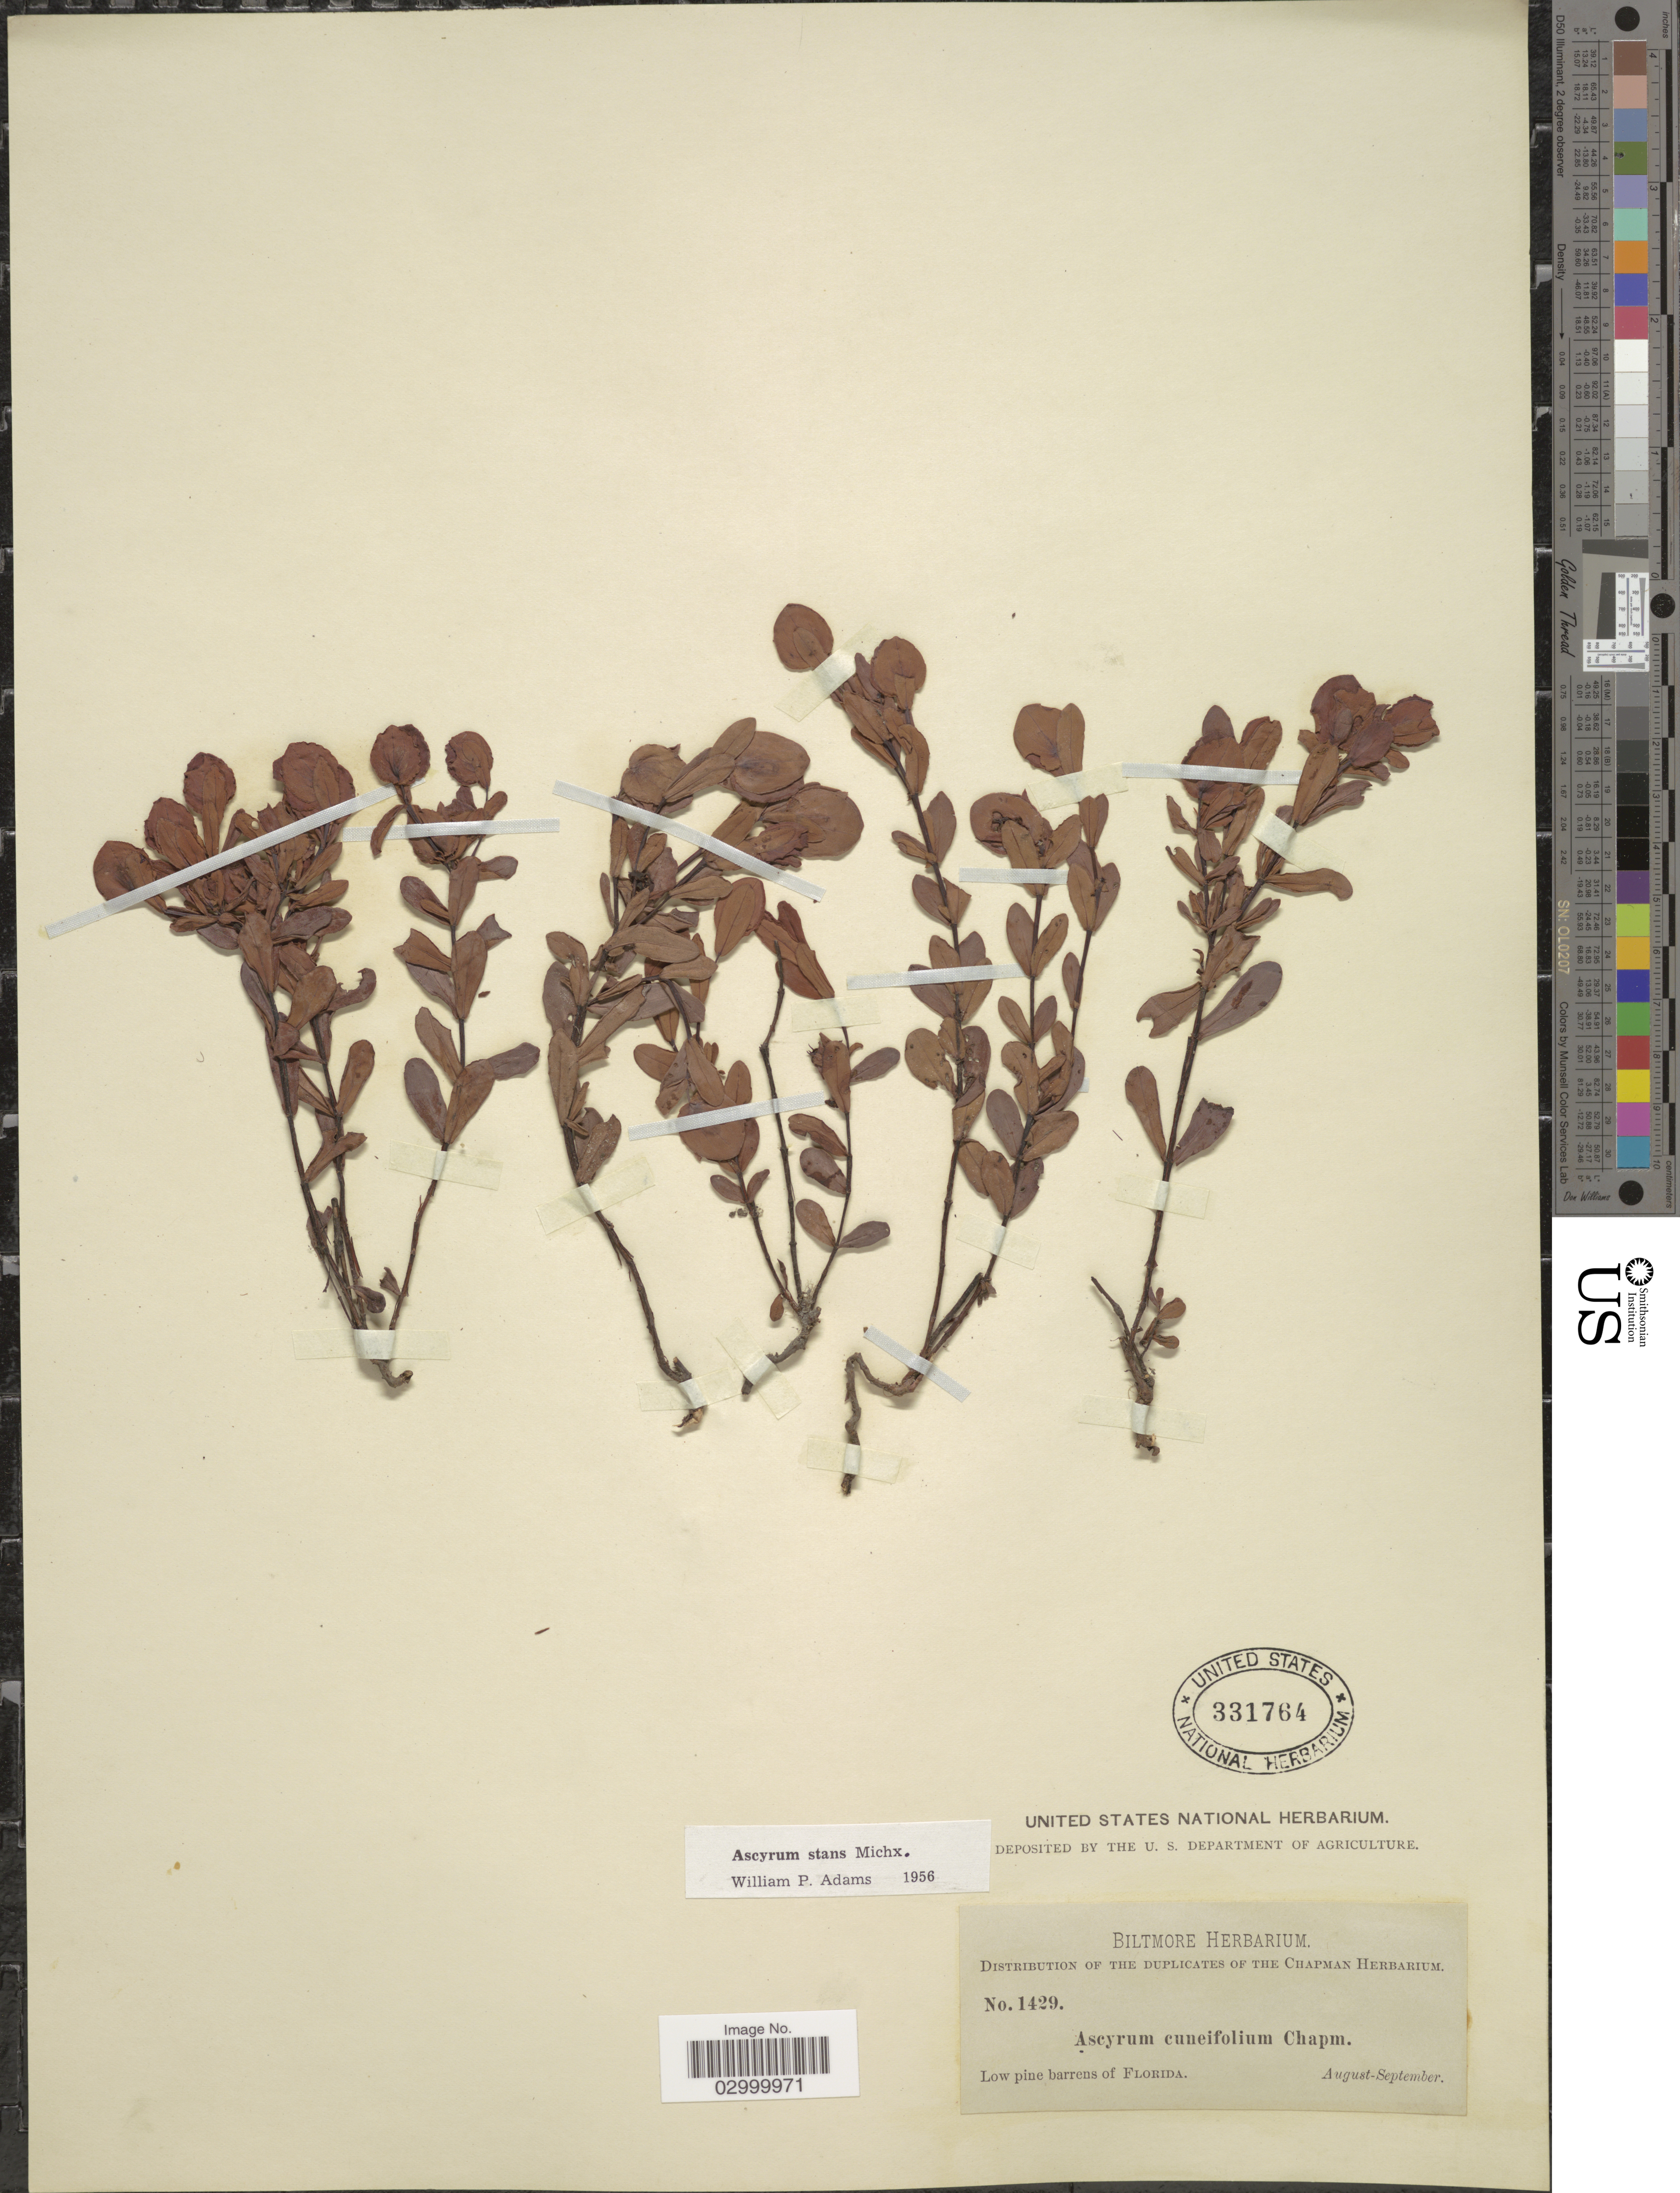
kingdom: Plantae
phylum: Tracheophyta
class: Magnoliopsida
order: Malpighiales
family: Hypericaceae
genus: Hypericum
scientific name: Hypericum crux-andreae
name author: (L.) Crantz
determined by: Strong, Mark T., (BOT), Smithsonian Institution - National Museum of Natural History (UNITED STATES)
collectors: ex herb. Biltmore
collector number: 1429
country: United States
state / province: Florida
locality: Low pine barrens of Florida.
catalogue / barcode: US 331764